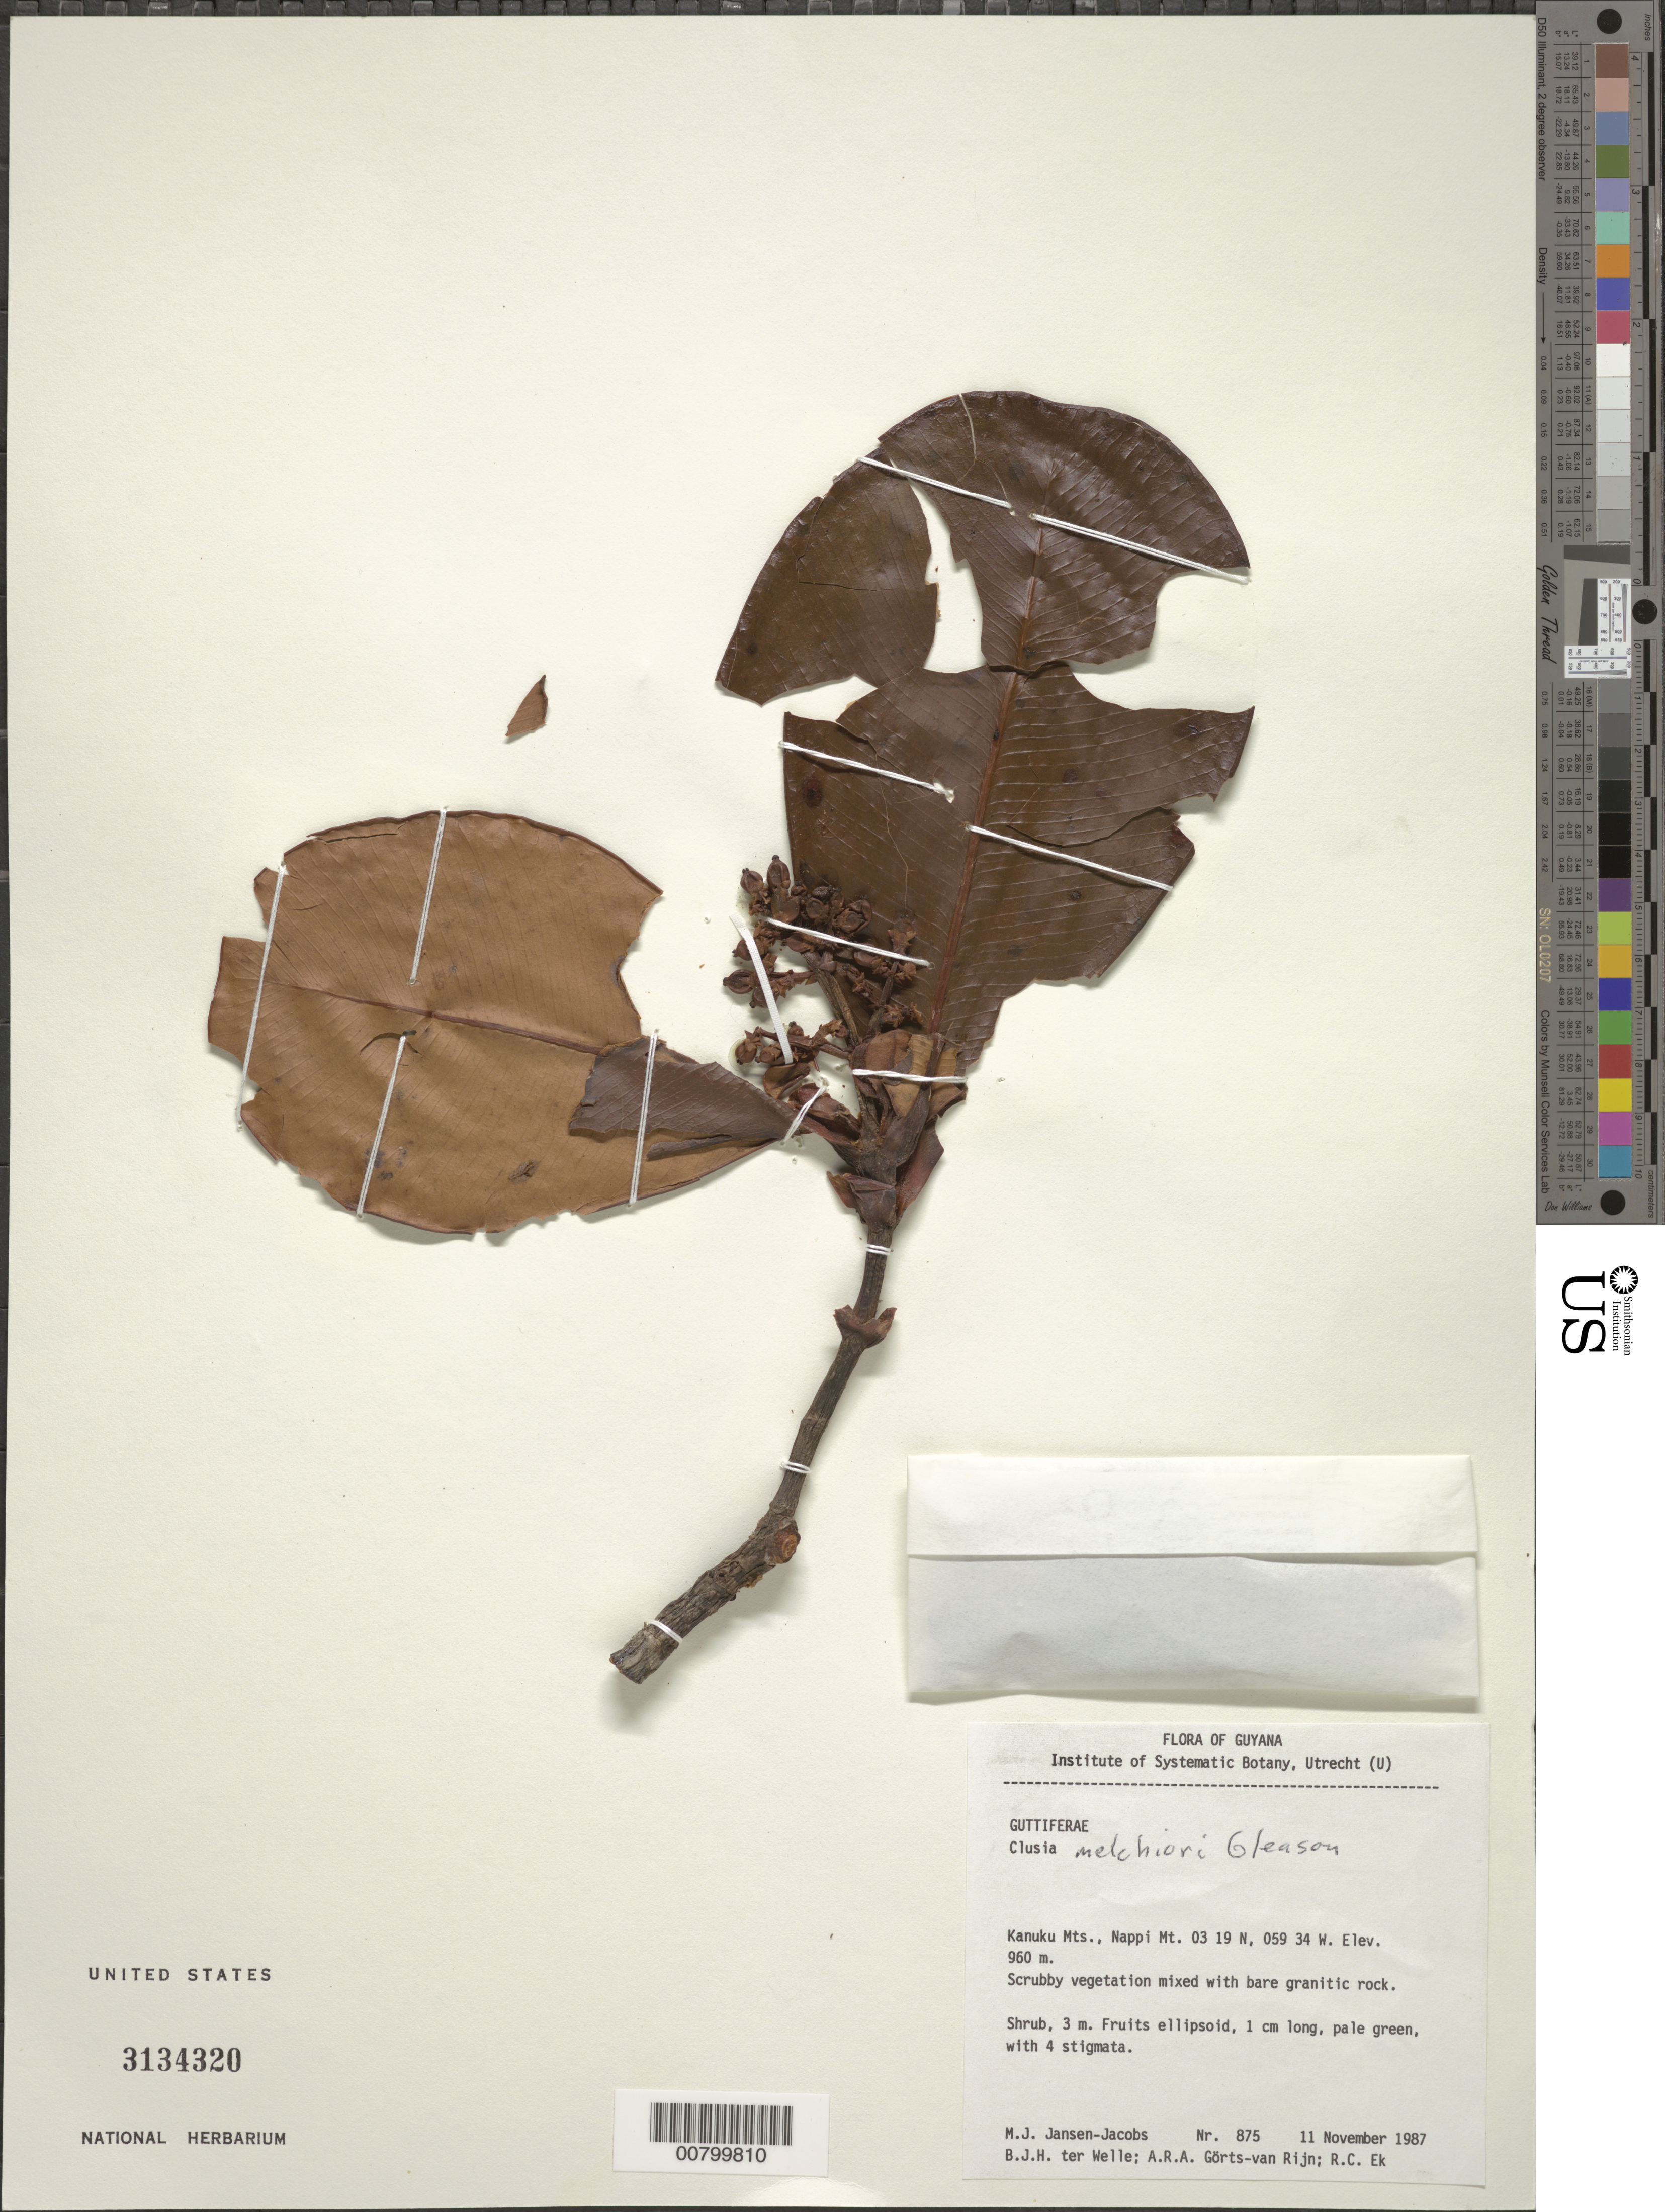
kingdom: Plantae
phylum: Tracheophyta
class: Magnoliopsida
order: Malpighiales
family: Clusiaceae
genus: Clusia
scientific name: Clusia melchiori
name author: Gleason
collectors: M. J. Jansen-Jacobs, B. Welle, A. .R. A. Görts-van Rijn & R. C. Ek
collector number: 875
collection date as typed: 11-Nov-87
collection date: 1987-11-11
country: Guyana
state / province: U. Takutu-U. Essequibo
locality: Kanuku Mts., Nappi Mt.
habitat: Scrubby vegetation mixed with bare granitic rock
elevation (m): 960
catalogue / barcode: US 3134320